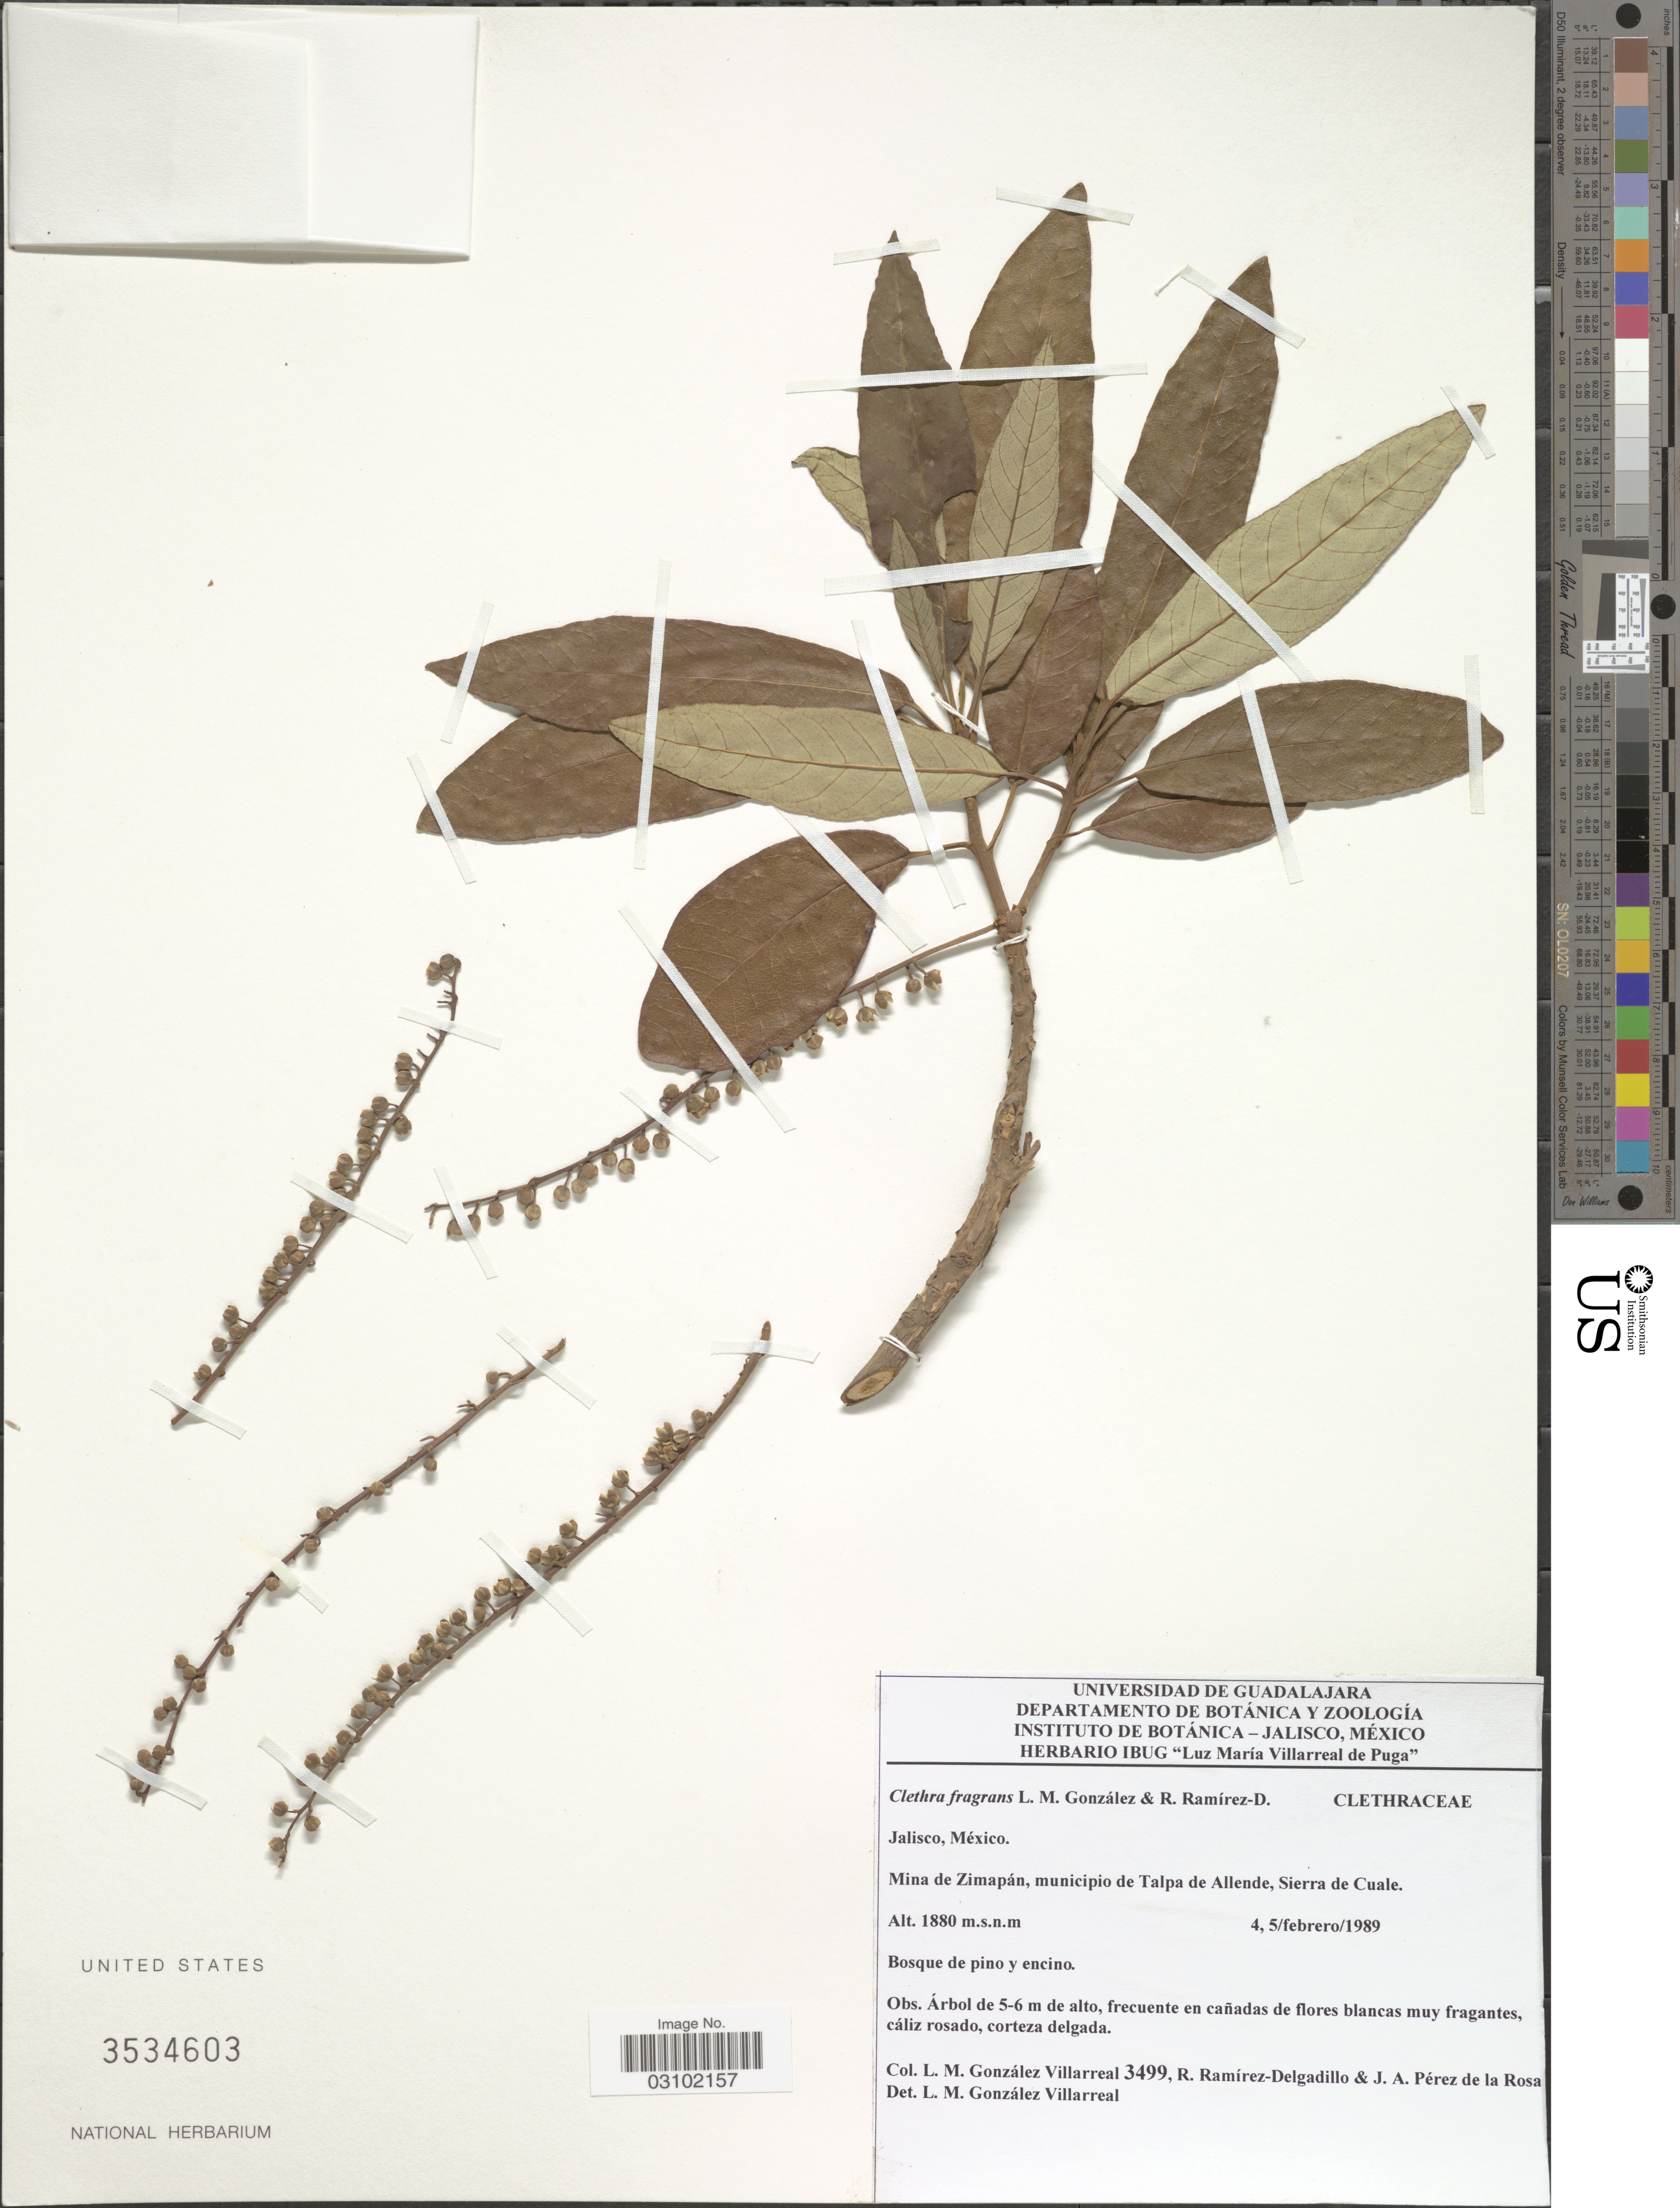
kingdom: Plantae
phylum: Tracheophyta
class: Magnoliopsida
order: Ericales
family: Clethraceae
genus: Clethra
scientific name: Clethra fragrans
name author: L.M. González & R. Delgad.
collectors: L. M. González, R. Ramirez D. & J. A. Pérez de la Rosa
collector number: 3499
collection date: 1989-02-04/1989-02-05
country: Mexico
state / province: Jalisco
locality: Mian de Zimapán, municipio de Talpa de Allende, Sierra de Cuale.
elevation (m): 1880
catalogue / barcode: US 3534603